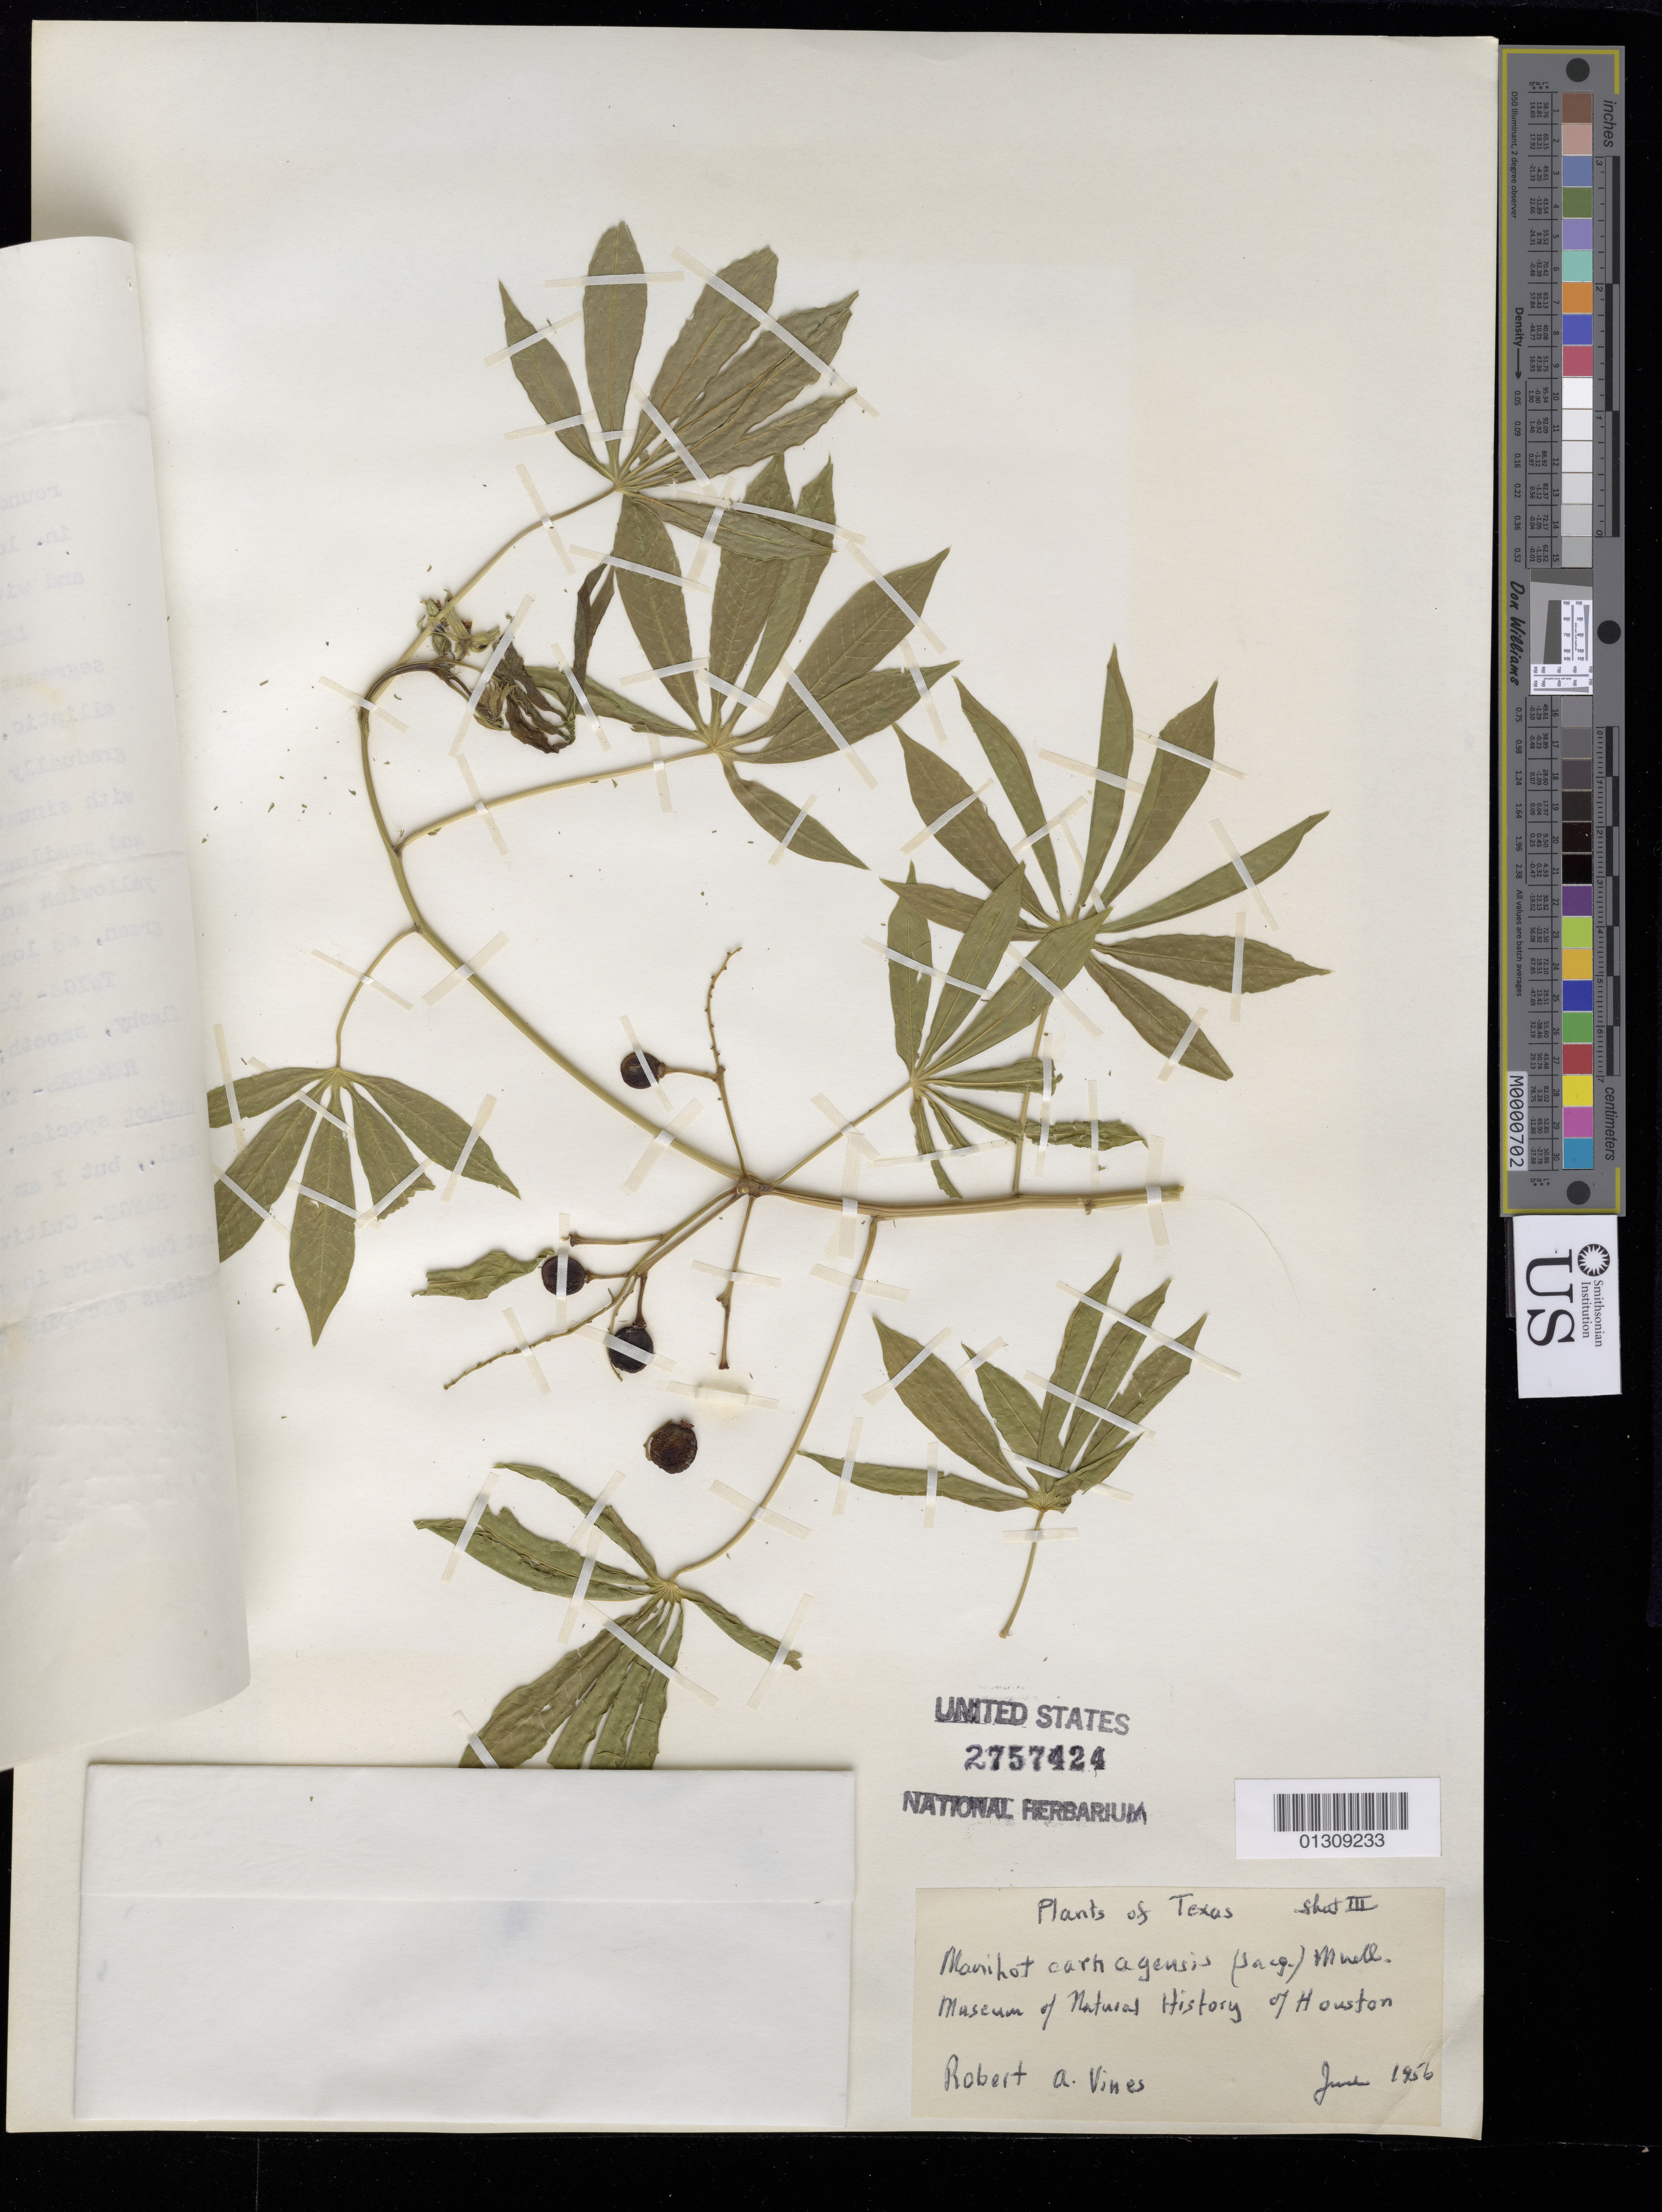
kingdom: Plantae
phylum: Tracheophyta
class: Magnoliopsida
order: Malpighiales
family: Euphorbiaceae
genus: Manihot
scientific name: Manihot carthagenensis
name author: (Jacq.) Müll. Arg.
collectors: R. Vines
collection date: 1956-06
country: United States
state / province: Texas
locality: Museum of Natural History of Houston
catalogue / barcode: US 2757424